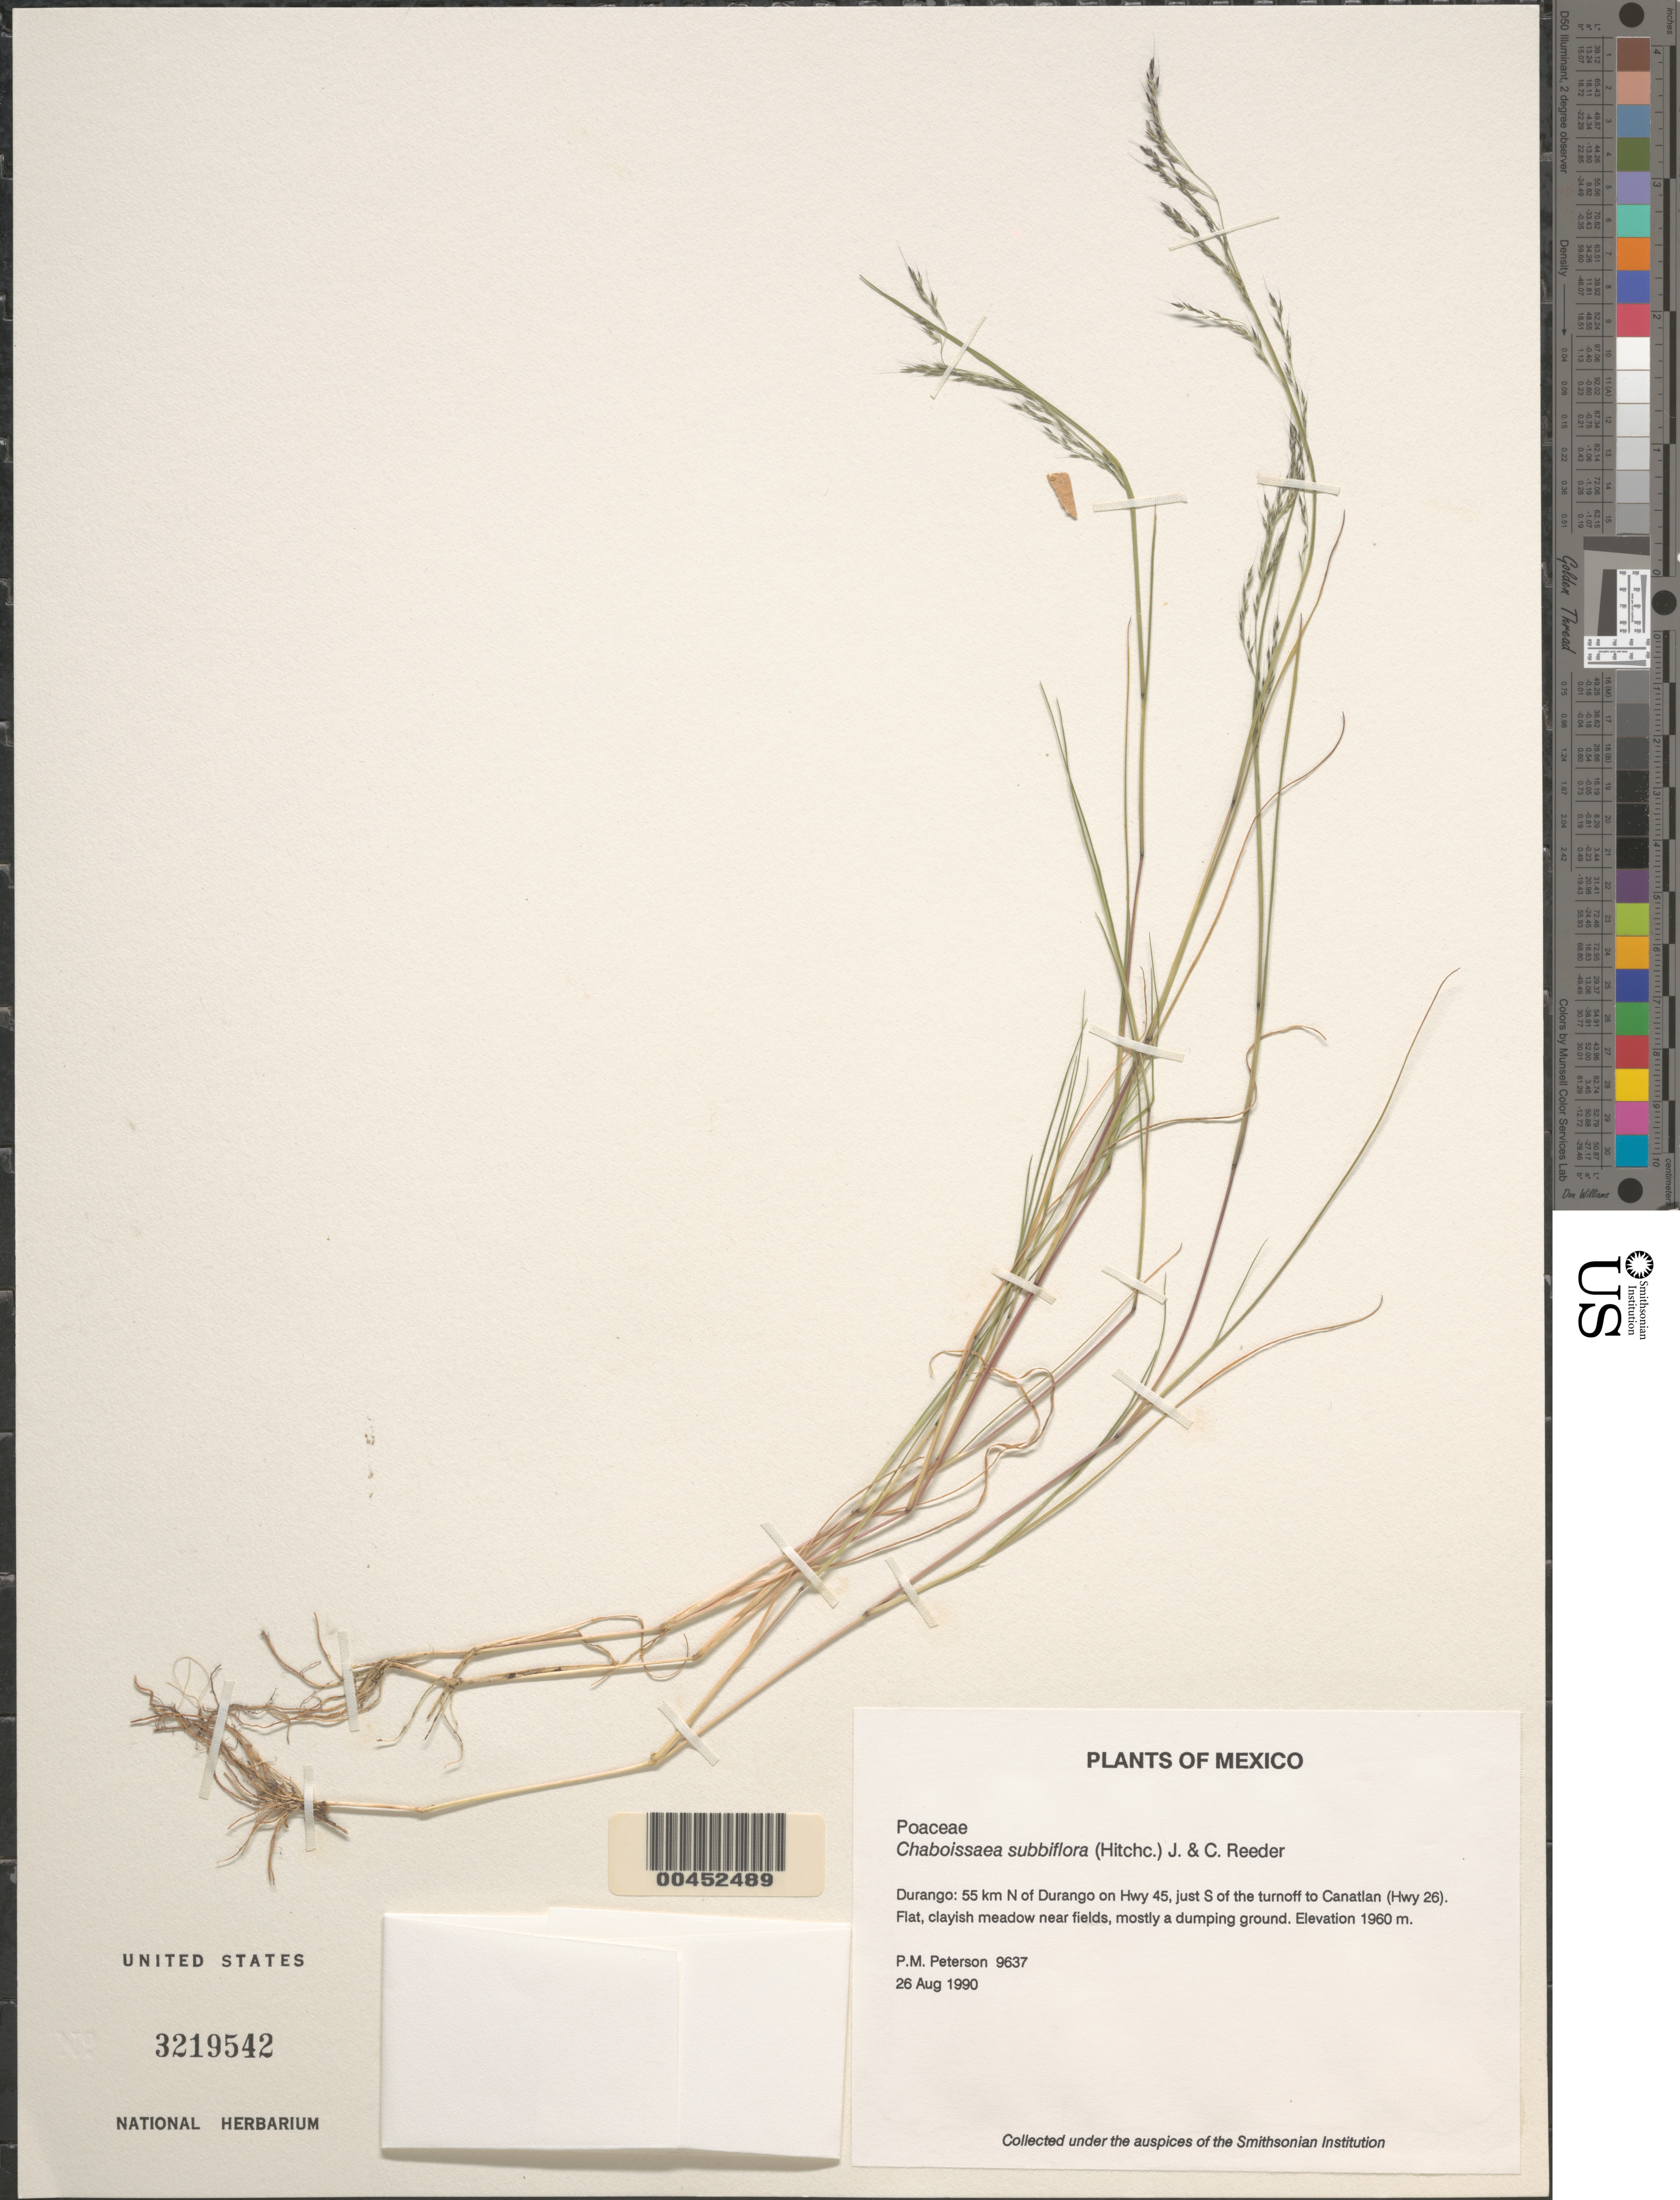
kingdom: Plantae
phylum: Tracheophyta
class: Liliopsida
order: Poales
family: Poaceae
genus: Chaboissaea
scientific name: Chaboissaea subbiflora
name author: (Hitchc.) Reeder & C. Reeder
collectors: P. M. Peterson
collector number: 09637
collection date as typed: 26 Aug 1990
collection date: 1990-08-26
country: Mexico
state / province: Durango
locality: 55 km N of Durango on Hwy 45, just S of the turnoff to Canatlan (Hwy 26)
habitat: Flat, clayish meadow near fields, mostly a dumping ground.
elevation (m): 1960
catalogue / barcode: US 3219542